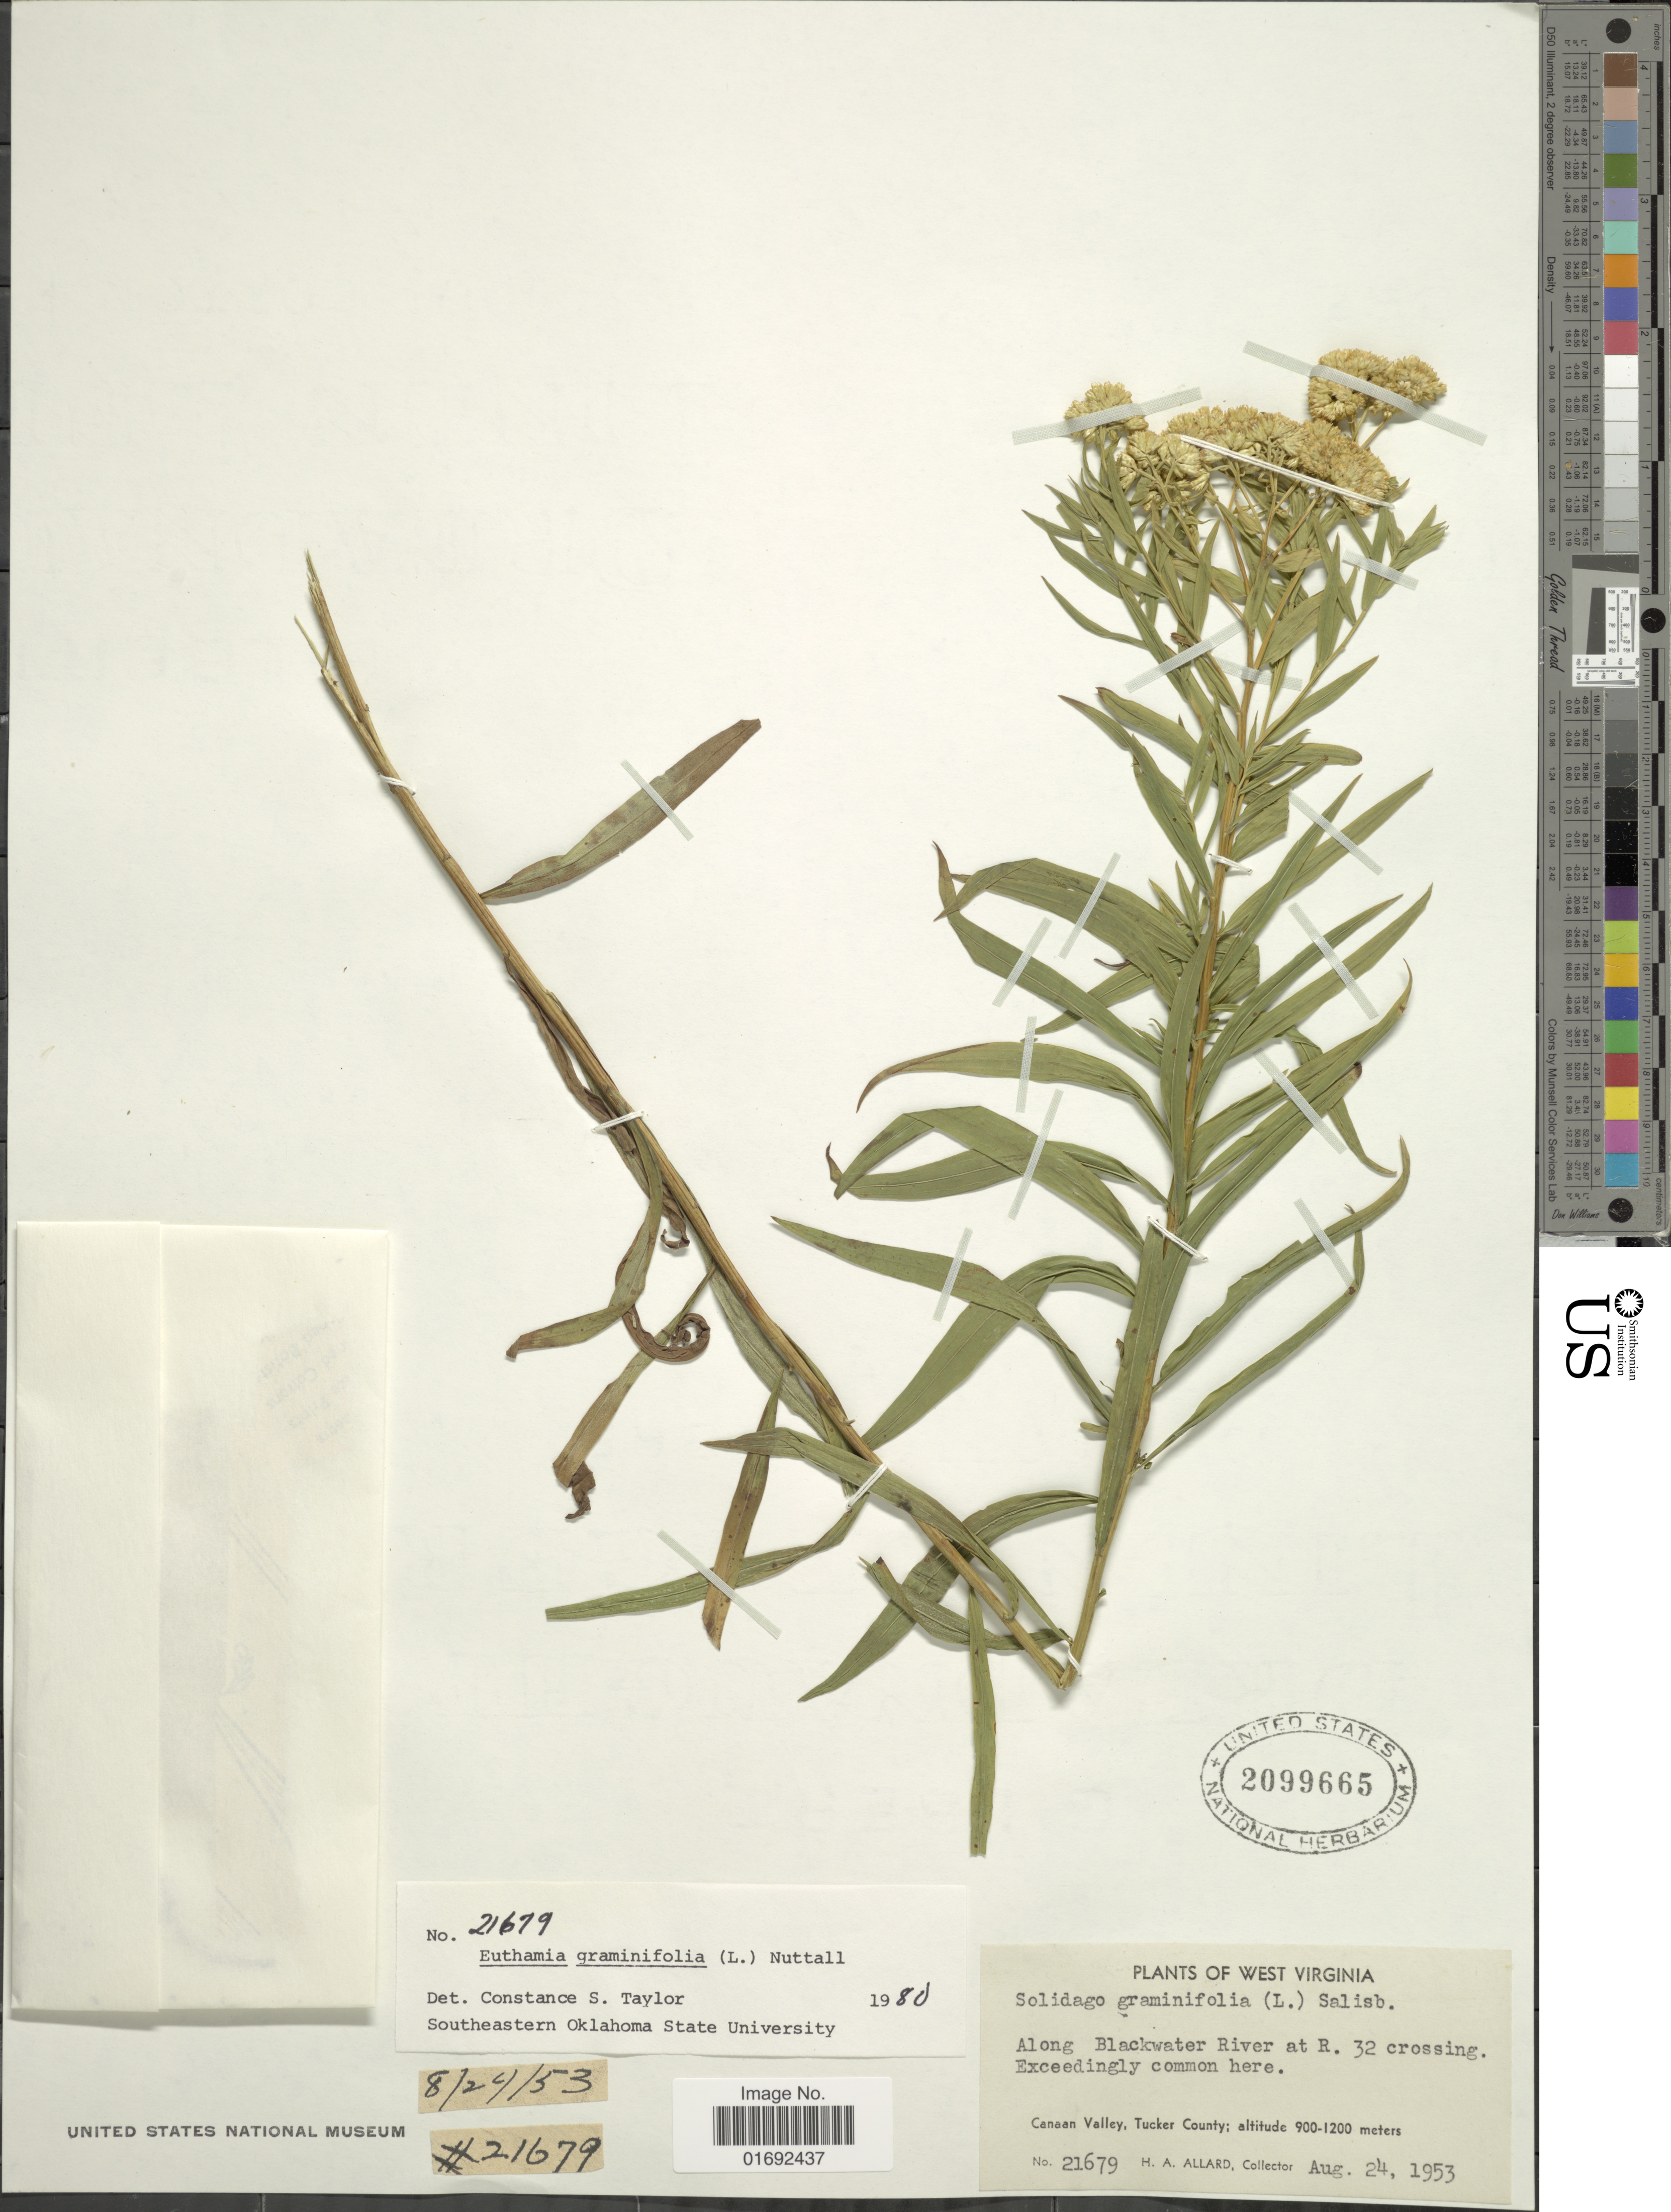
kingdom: Plantae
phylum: Tracheophyta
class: Magnoliopsida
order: Asterales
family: Asteraceae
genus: Euthamia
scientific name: Euthamia graminifolia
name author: (L.) Nutt.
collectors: H. A. Allard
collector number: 21679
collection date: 1953-08-24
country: United States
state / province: West Virginia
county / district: Tucker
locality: Along Blackwater Riverat R 32 crossing, Canaan Valley, Tucker County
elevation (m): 900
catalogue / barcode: US 2099665